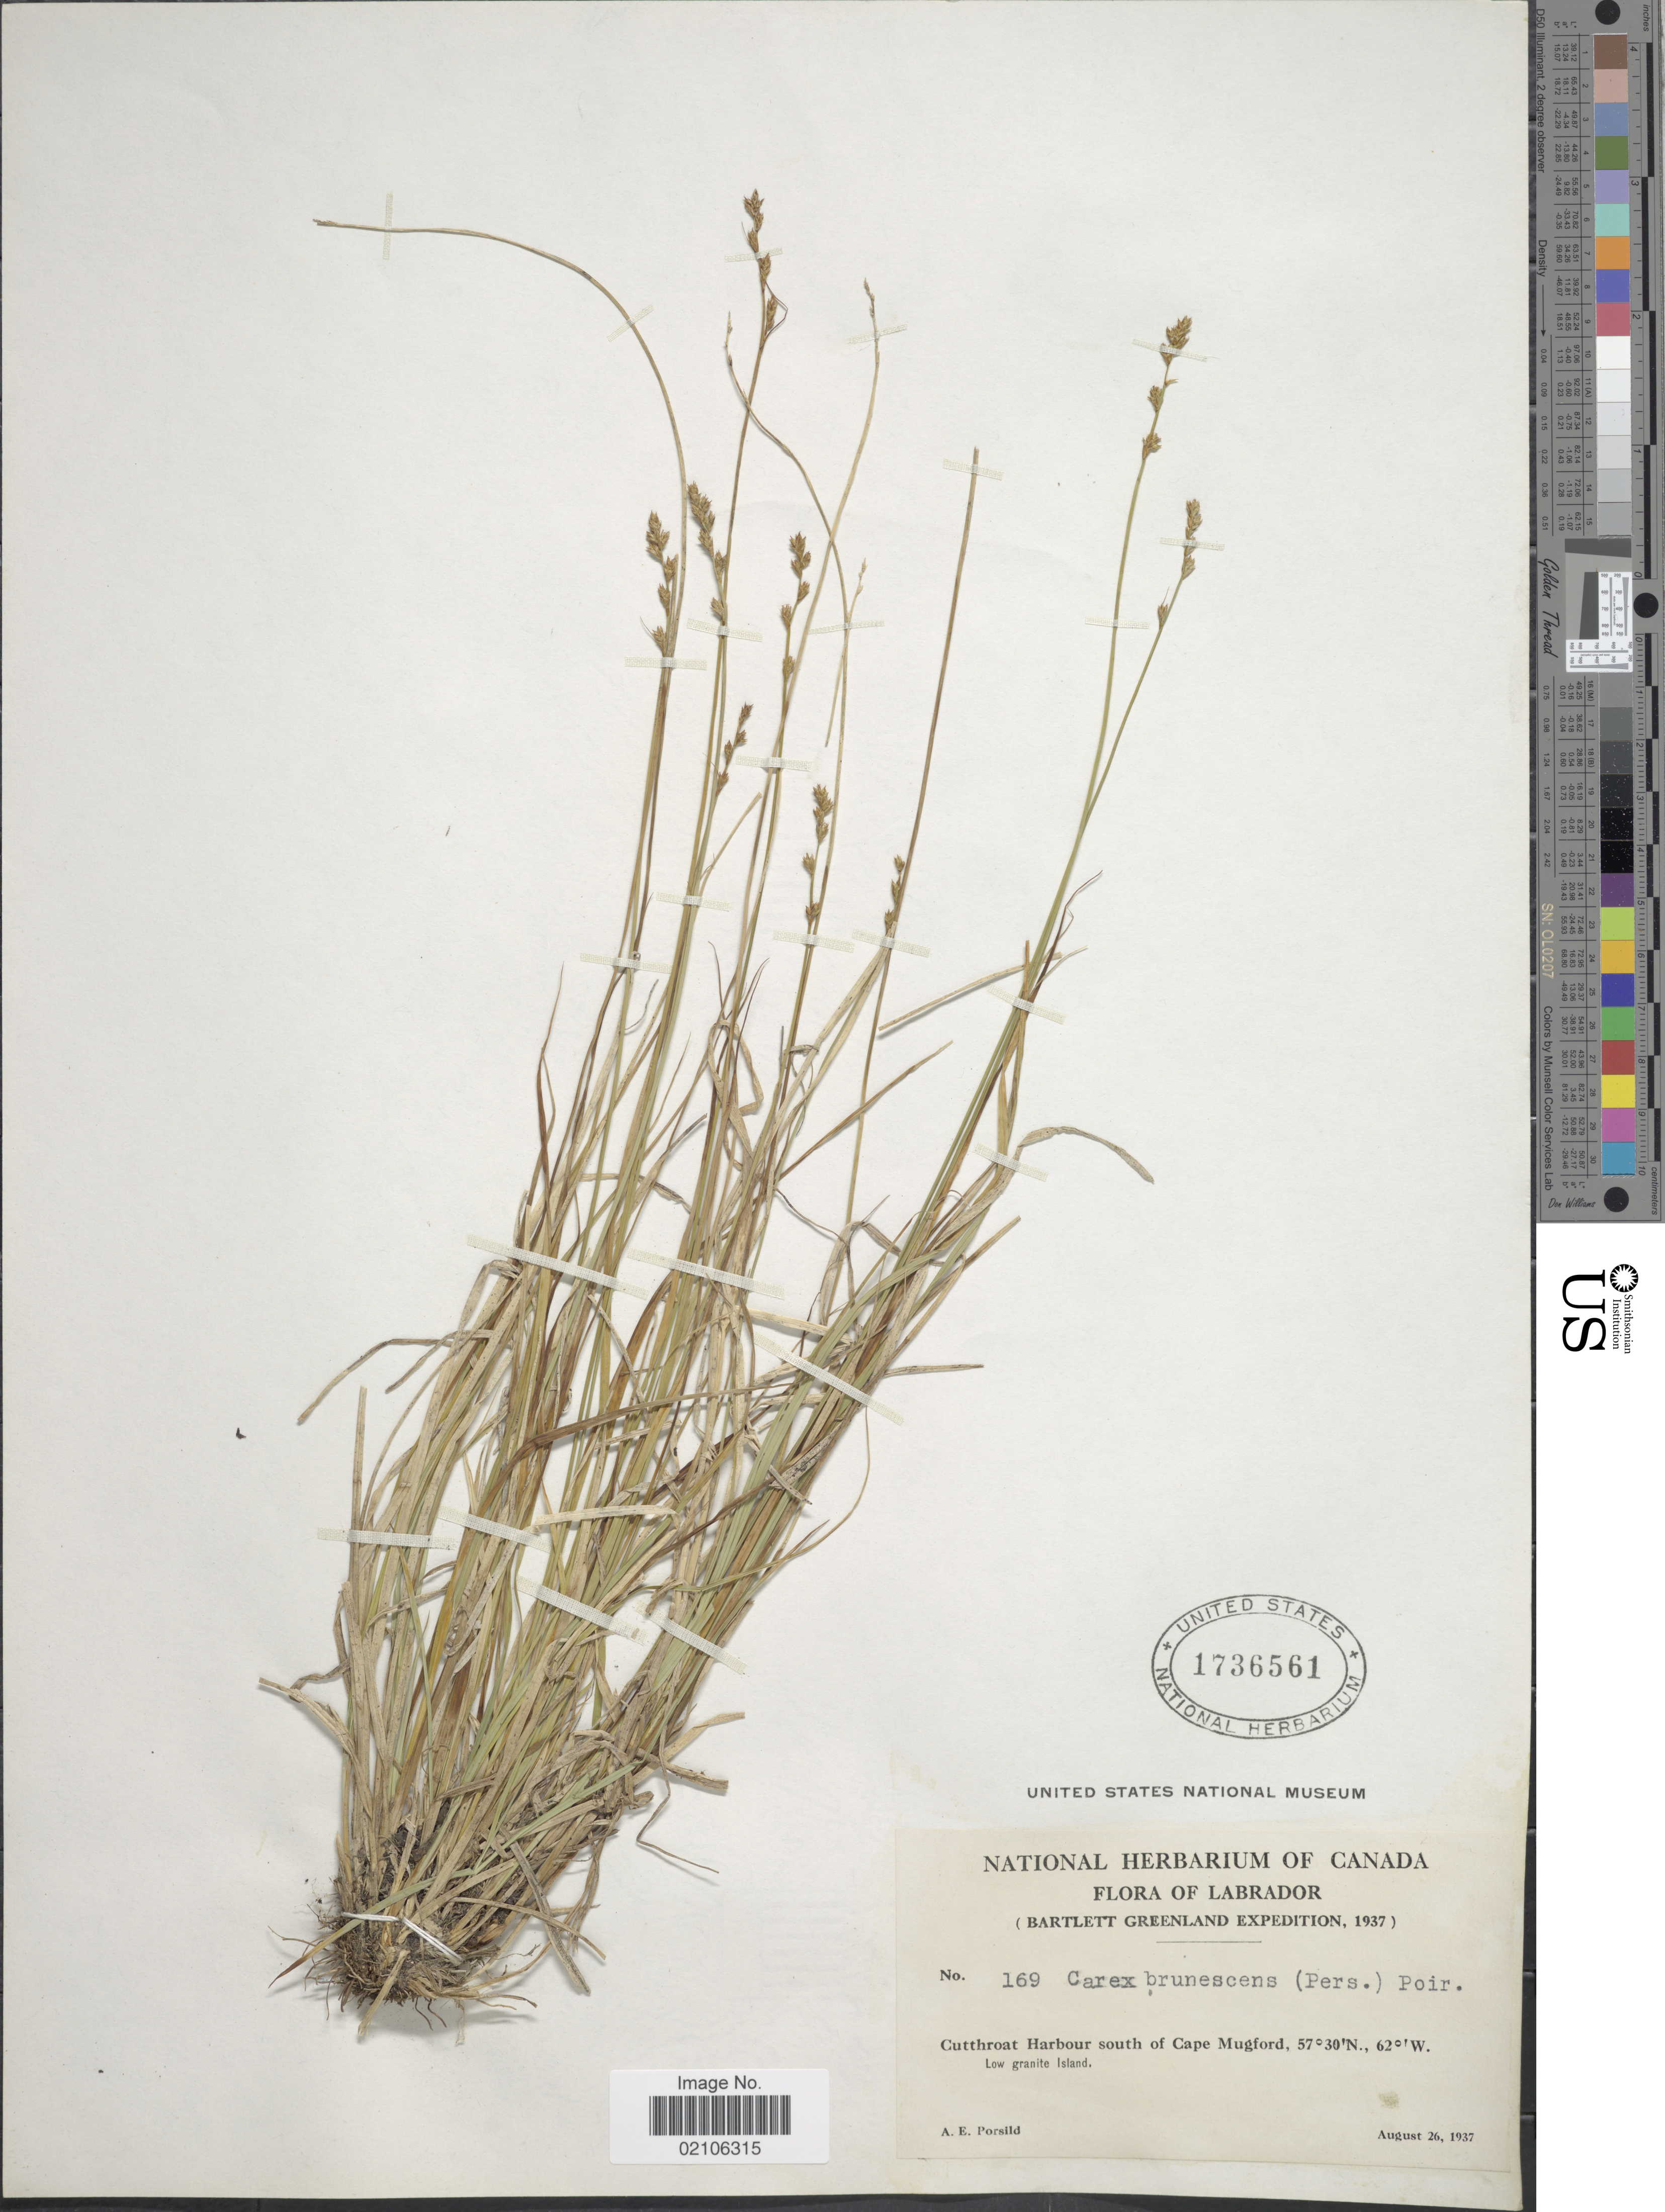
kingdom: Plantae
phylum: Tracheophyta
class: Liliopsida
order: Poales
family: Cyperaceae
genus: Carex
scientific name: Carex brunnescens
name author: (Pers.) Poir.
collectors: A. E. Porsild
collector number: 169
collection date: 1937-08-26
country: Canada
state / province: Newfoundland and Labrador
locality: Labrador, (Bartlett Greenland), Cutthroat Harbour south of Cape Mugford, low granite island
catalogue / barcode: US 1736561